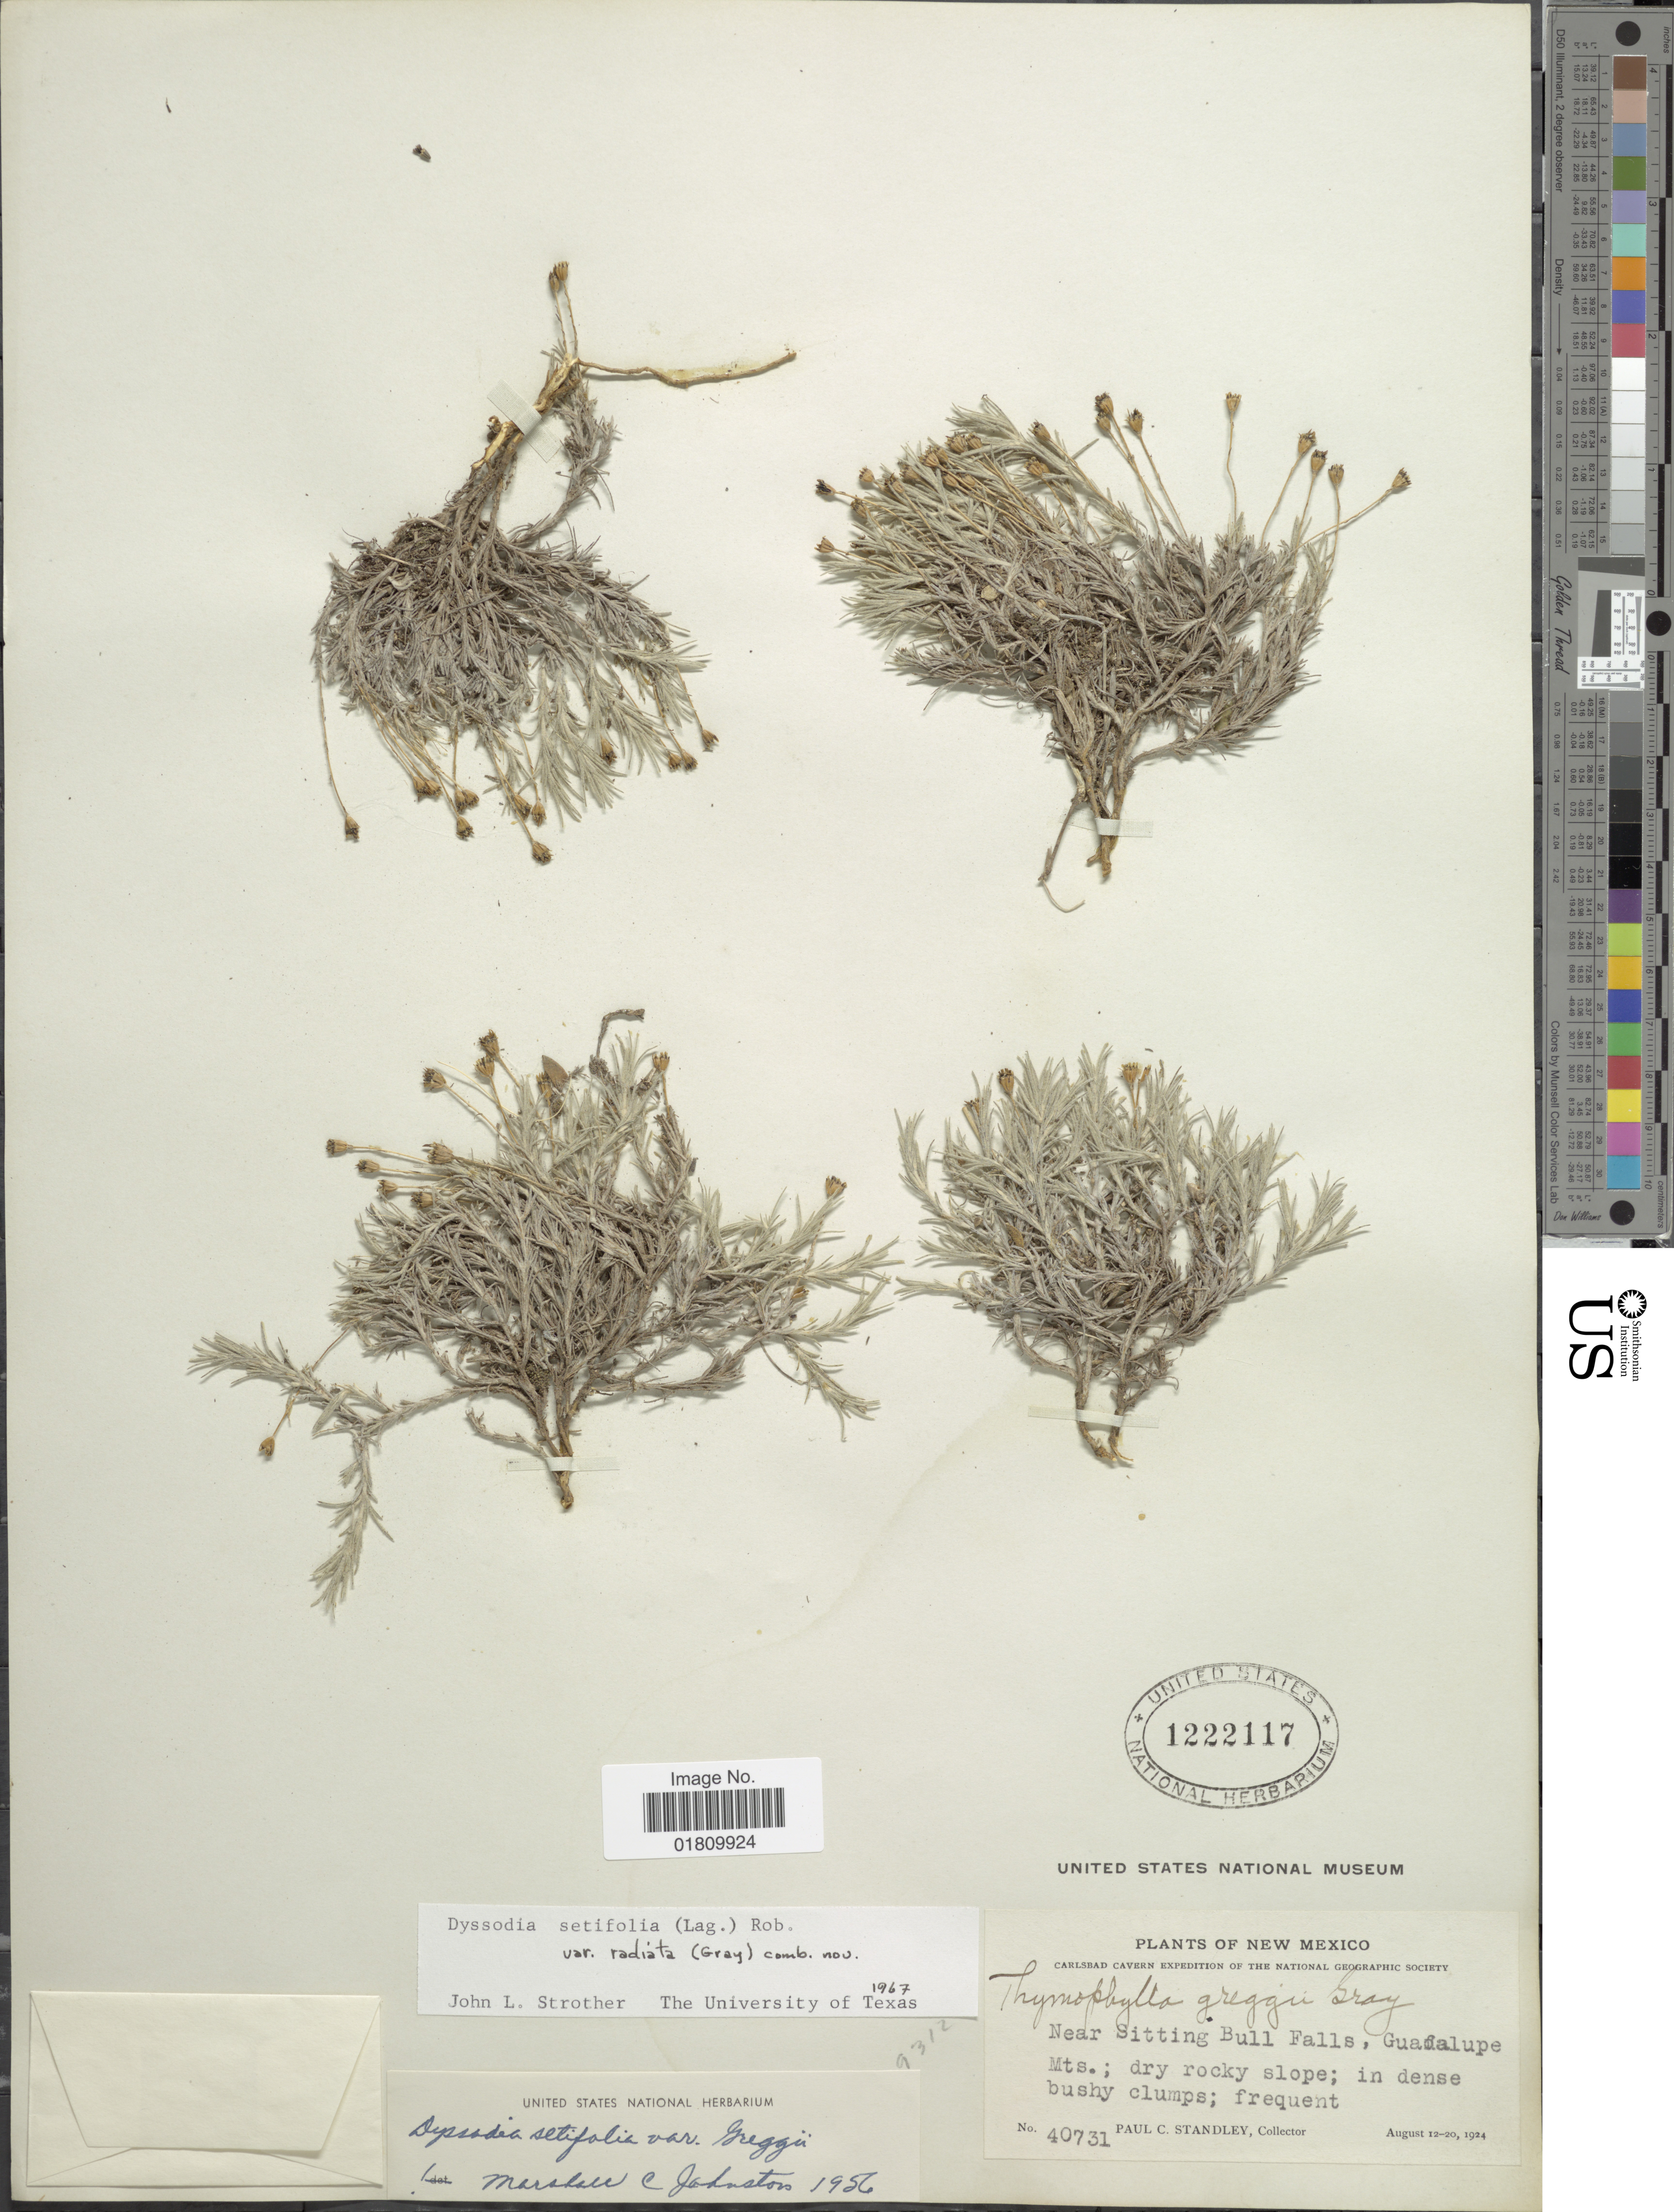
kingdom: Plantae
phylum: Tracheophyta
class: Magnoliopsida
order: Asterales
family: Asteraceae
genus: Thymophylla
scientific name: Thymophylla setifolia var. radiata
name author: (A. Gray) Strother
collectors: P. C. Standley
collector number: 40731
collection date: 1924-08-12/1924-08-20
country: United States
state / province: New Mexico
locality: Carlsbad Cavern, near Sitting Bulls Falls, Guadalupe Mts.; dry rocky slope; in dense busy clumps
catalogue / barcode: US 1222117